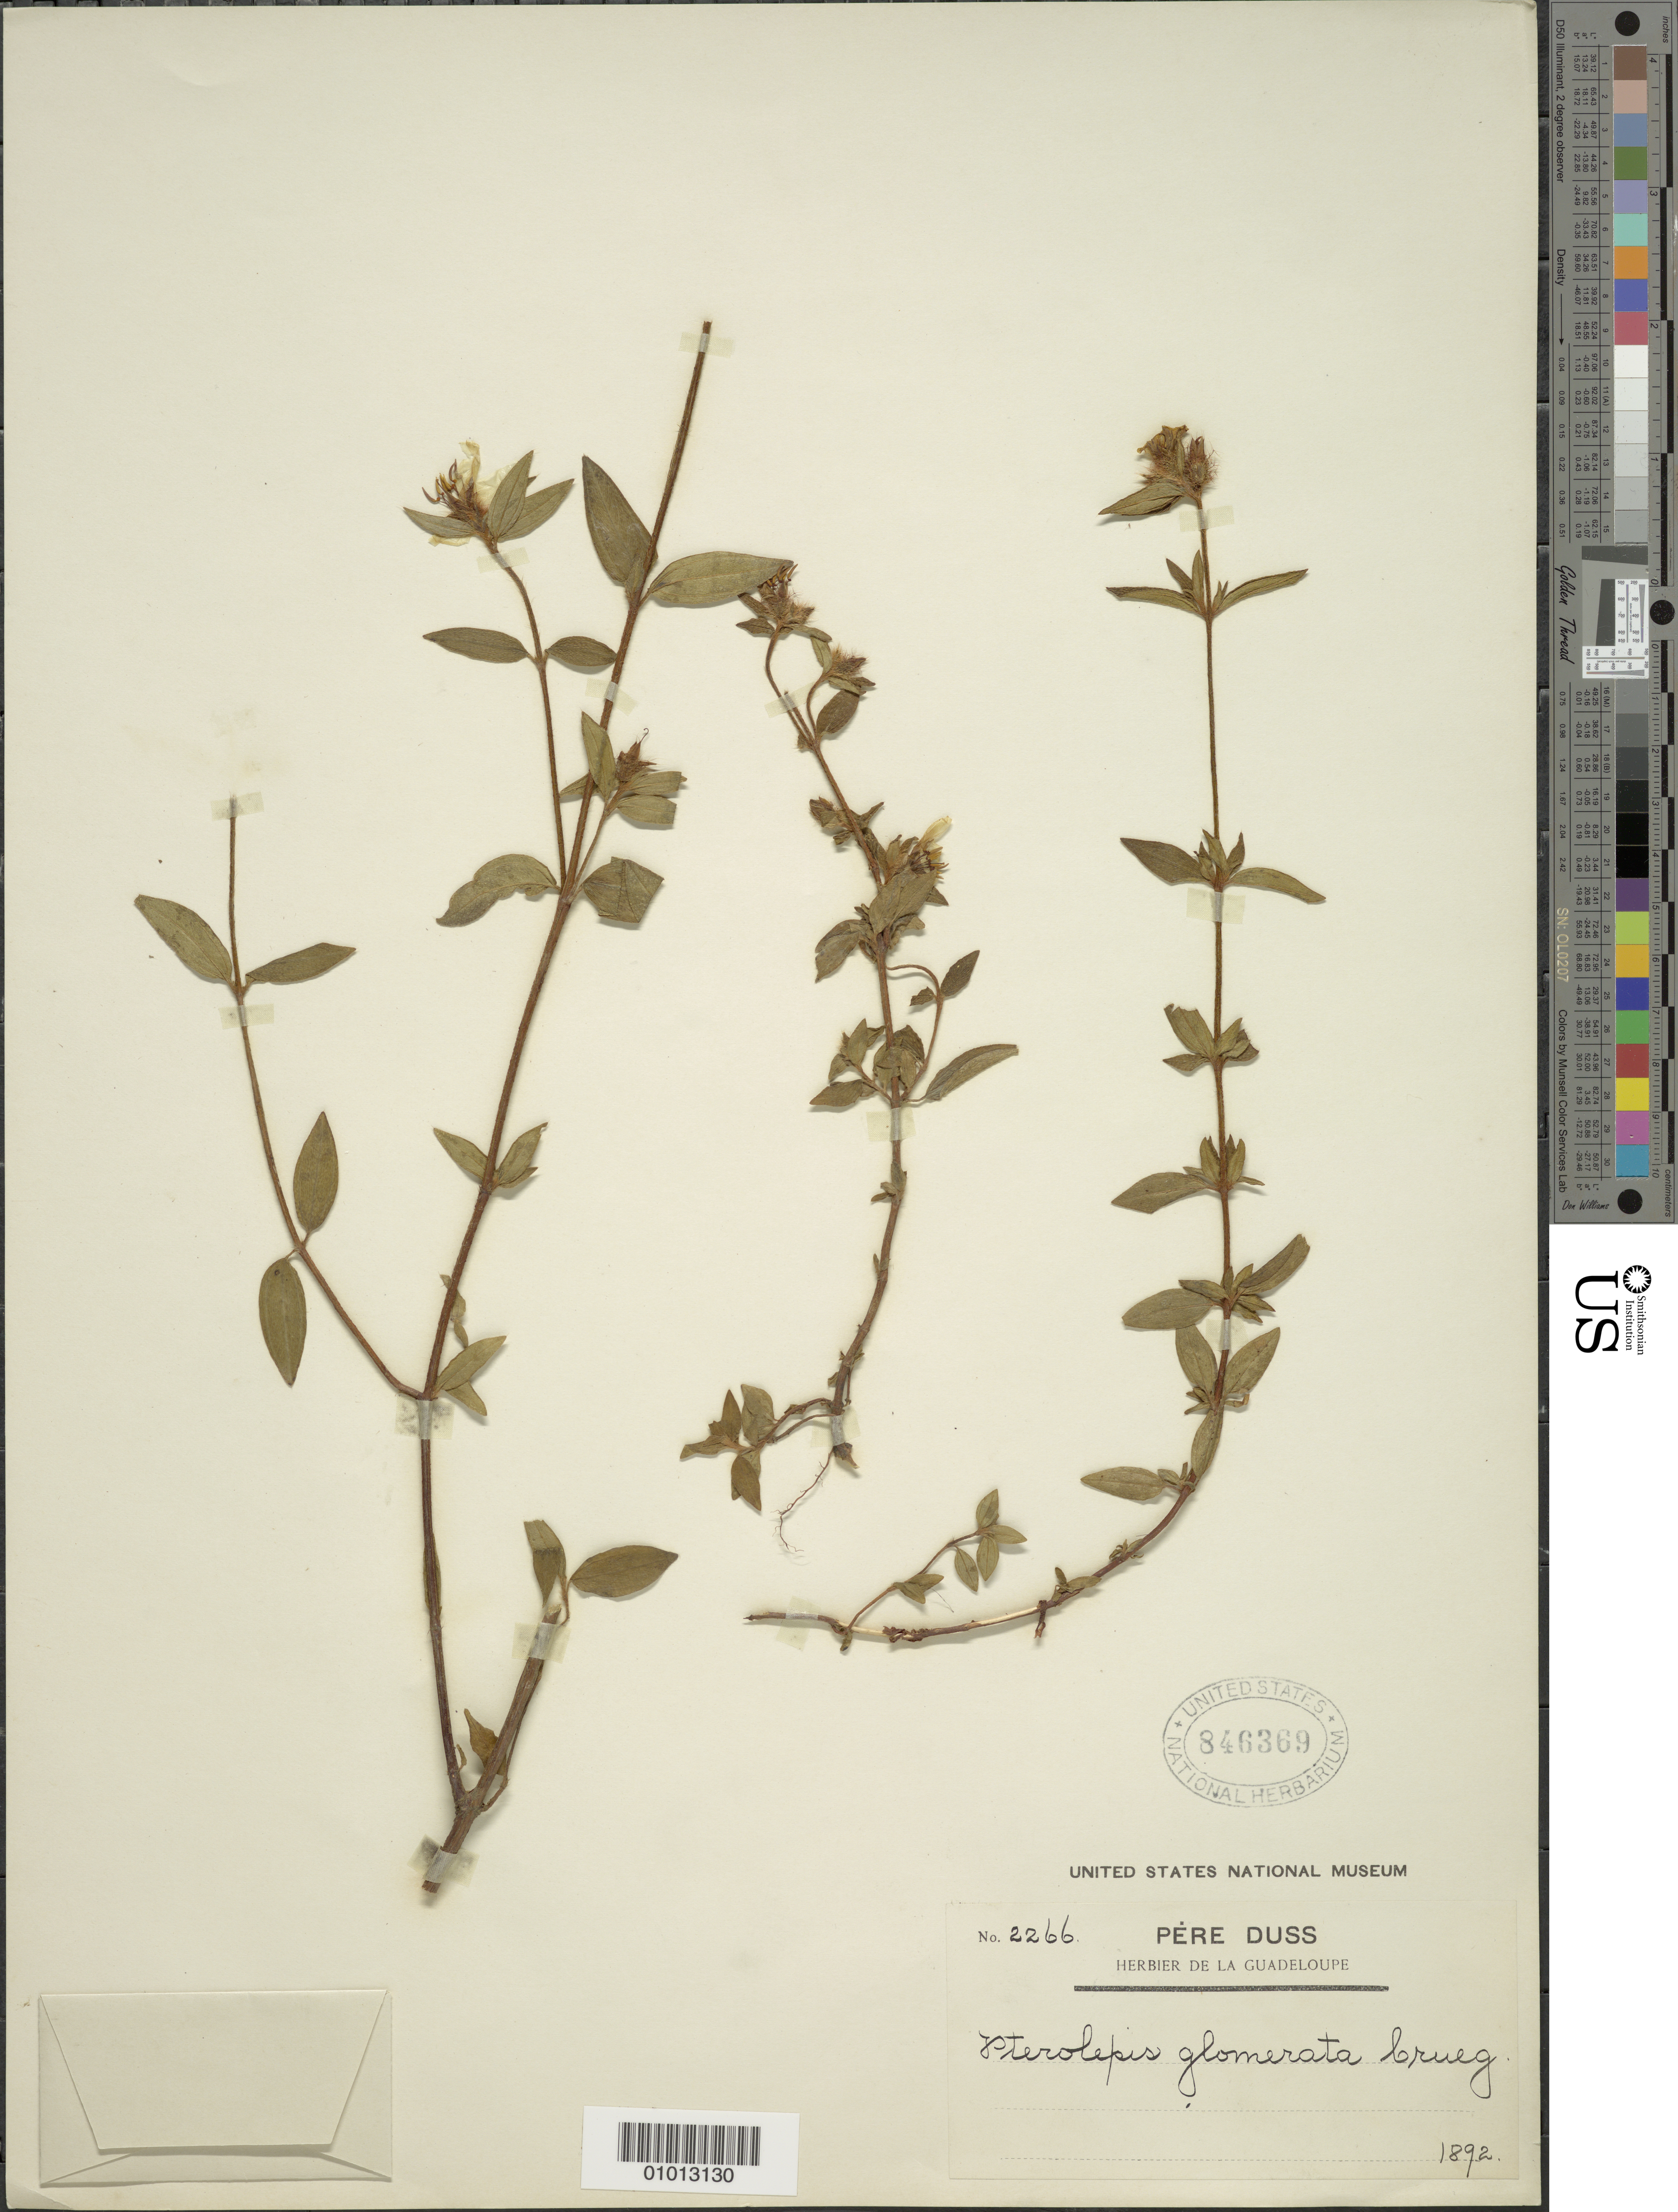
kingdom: Plantae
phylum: Tracheophyta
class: Magnoliopsida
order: Myrtales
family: Melastomataceae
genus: Pterolepis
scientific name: Pterolepis glomerata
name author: (Rottb.) Miq.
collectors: Père Duss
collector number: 2266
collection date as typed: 1892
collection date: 1892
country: Guadeloupe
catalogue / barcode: US 846369